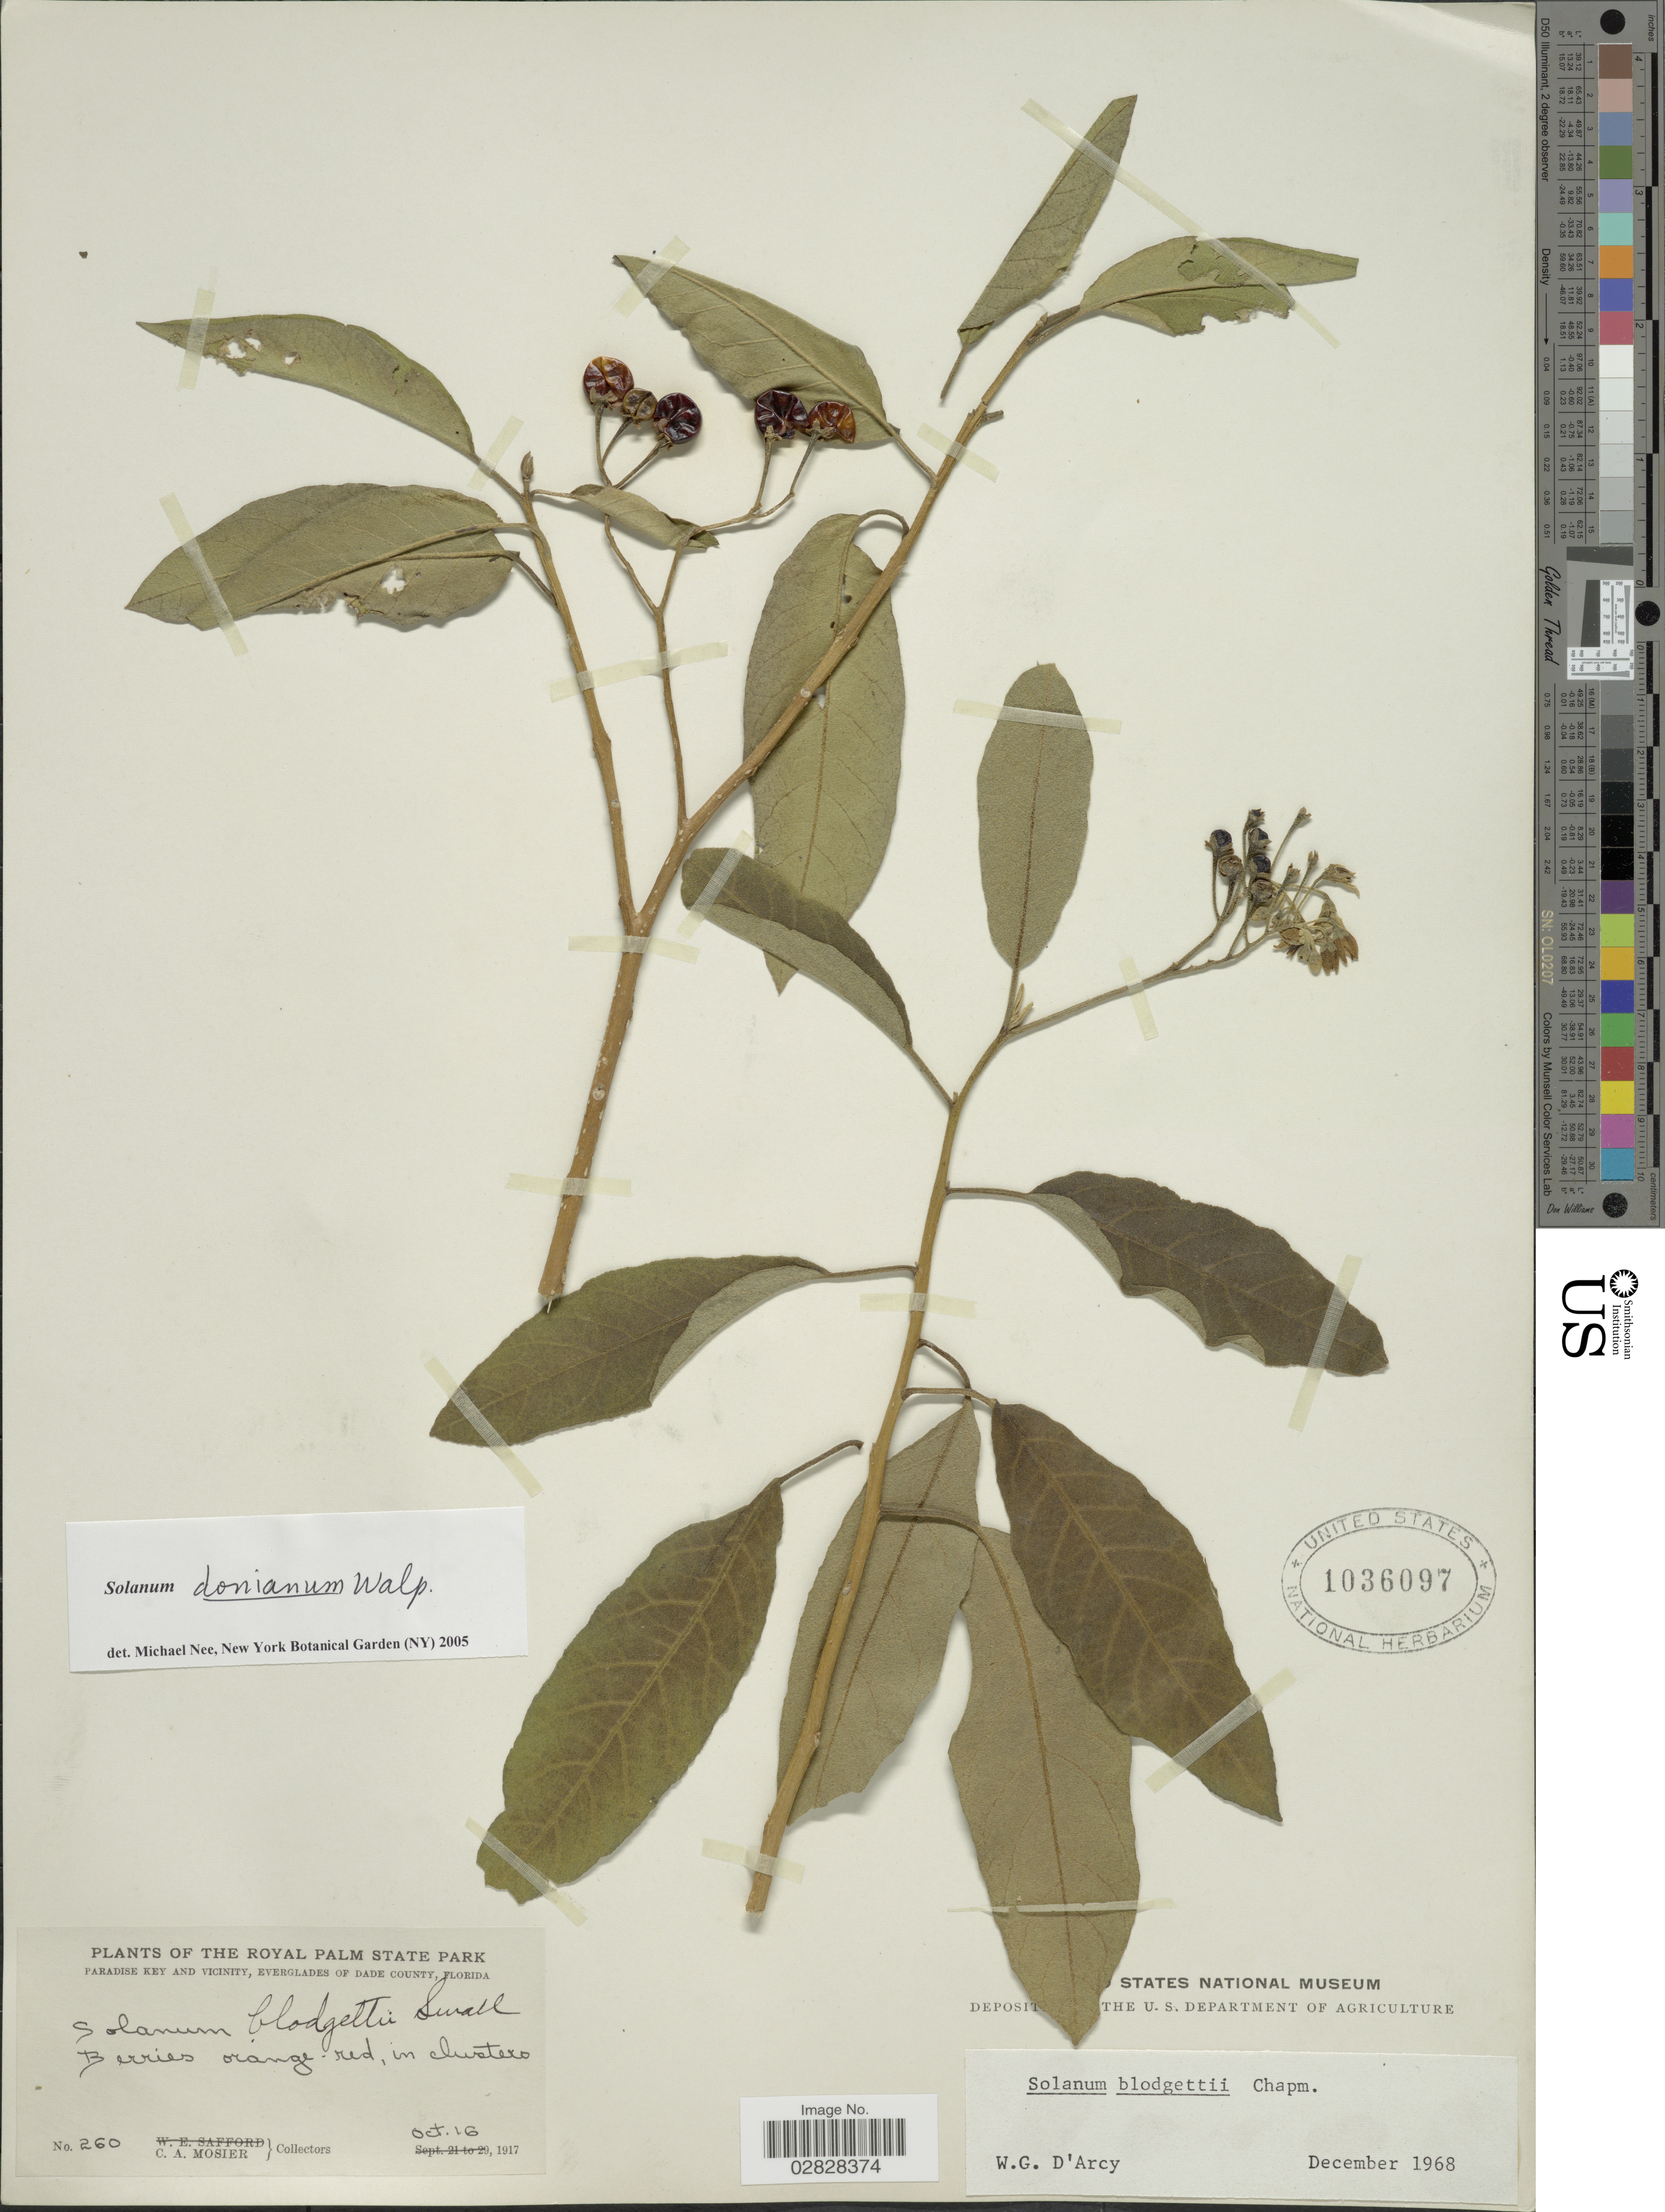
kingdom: Plantae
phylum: Tracheophyta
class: Magnoliopsida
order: Solanales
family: Solanaceae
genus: Solanum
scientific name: Solanum donianum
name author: Walp.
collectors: C. A. Mosier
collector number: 260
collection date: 1917-10-16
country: United States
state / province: Florida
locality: Royal Palm State Park. Paradise Key and Vicinity, Everglades of Dade County.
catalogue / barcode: US 1036097